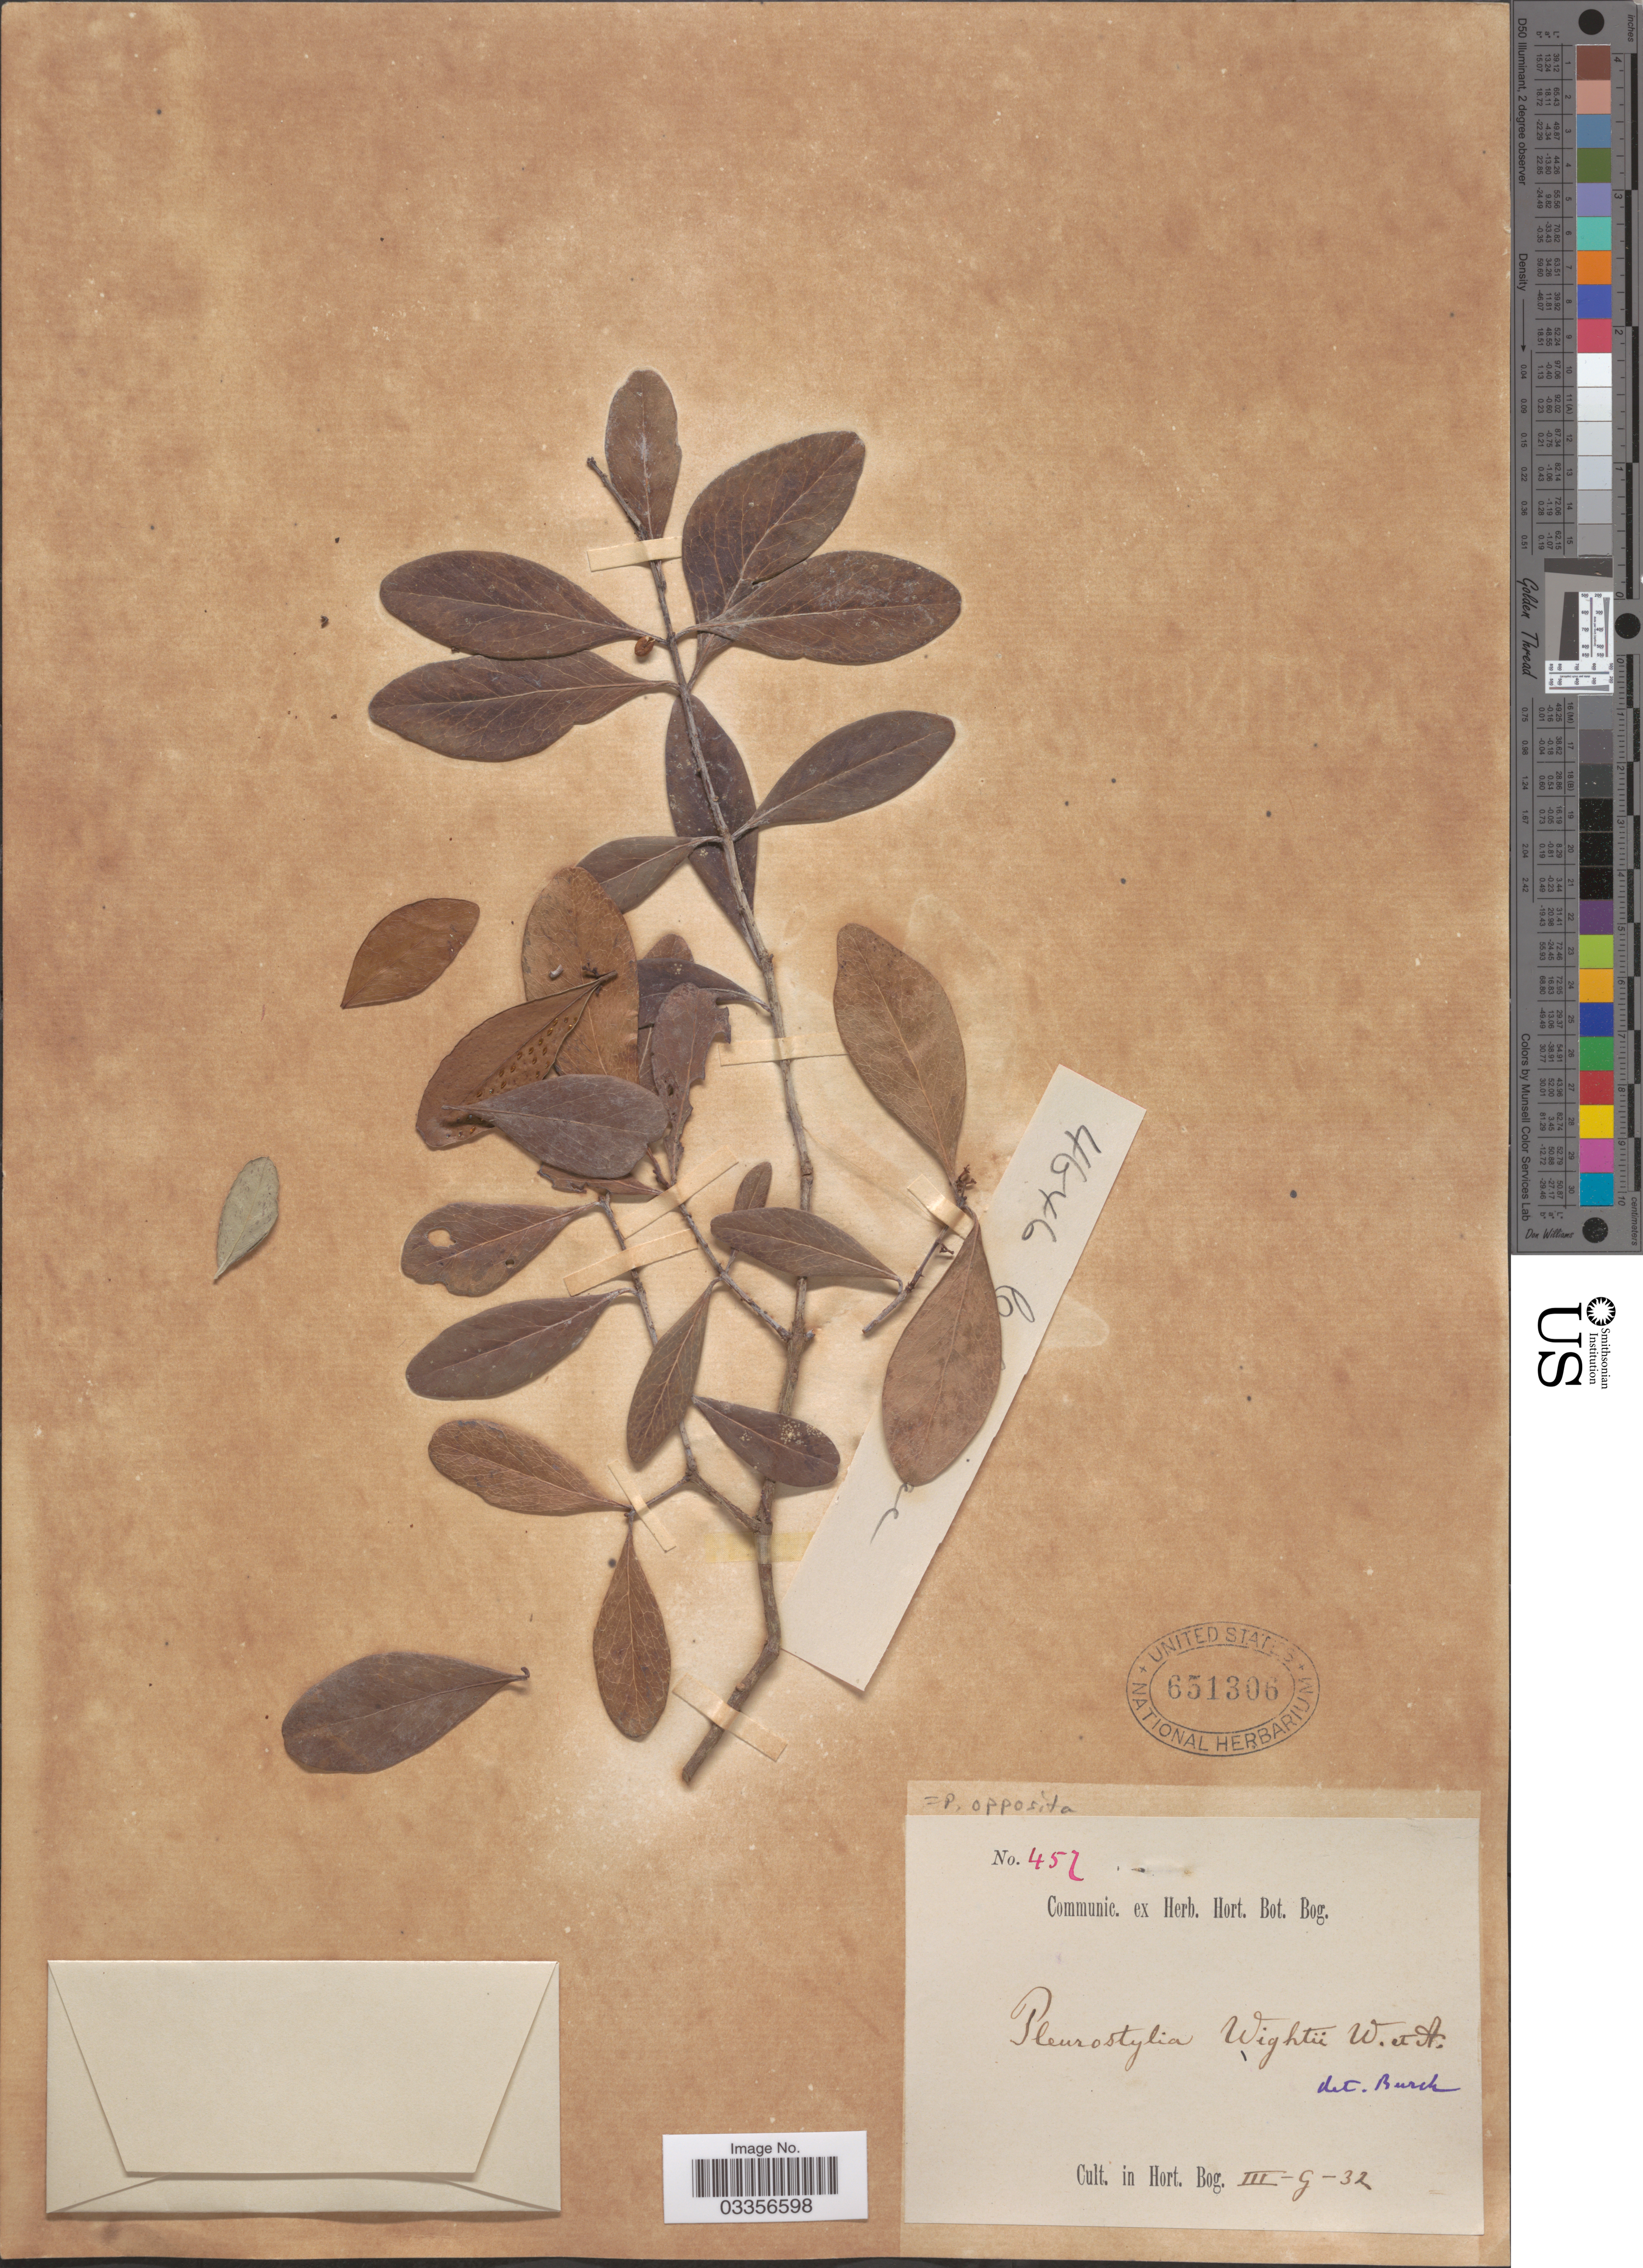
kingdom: Plantae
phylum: Tracheophyta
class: Magnoliopsida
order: Celastrales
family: Celastraceae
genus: Pleurostylia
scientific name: Pleurostylia opposita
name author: (Wall.) Alston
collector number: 457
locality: Cult. in Hort. Bog. III-G-32.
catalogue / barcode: US 651306